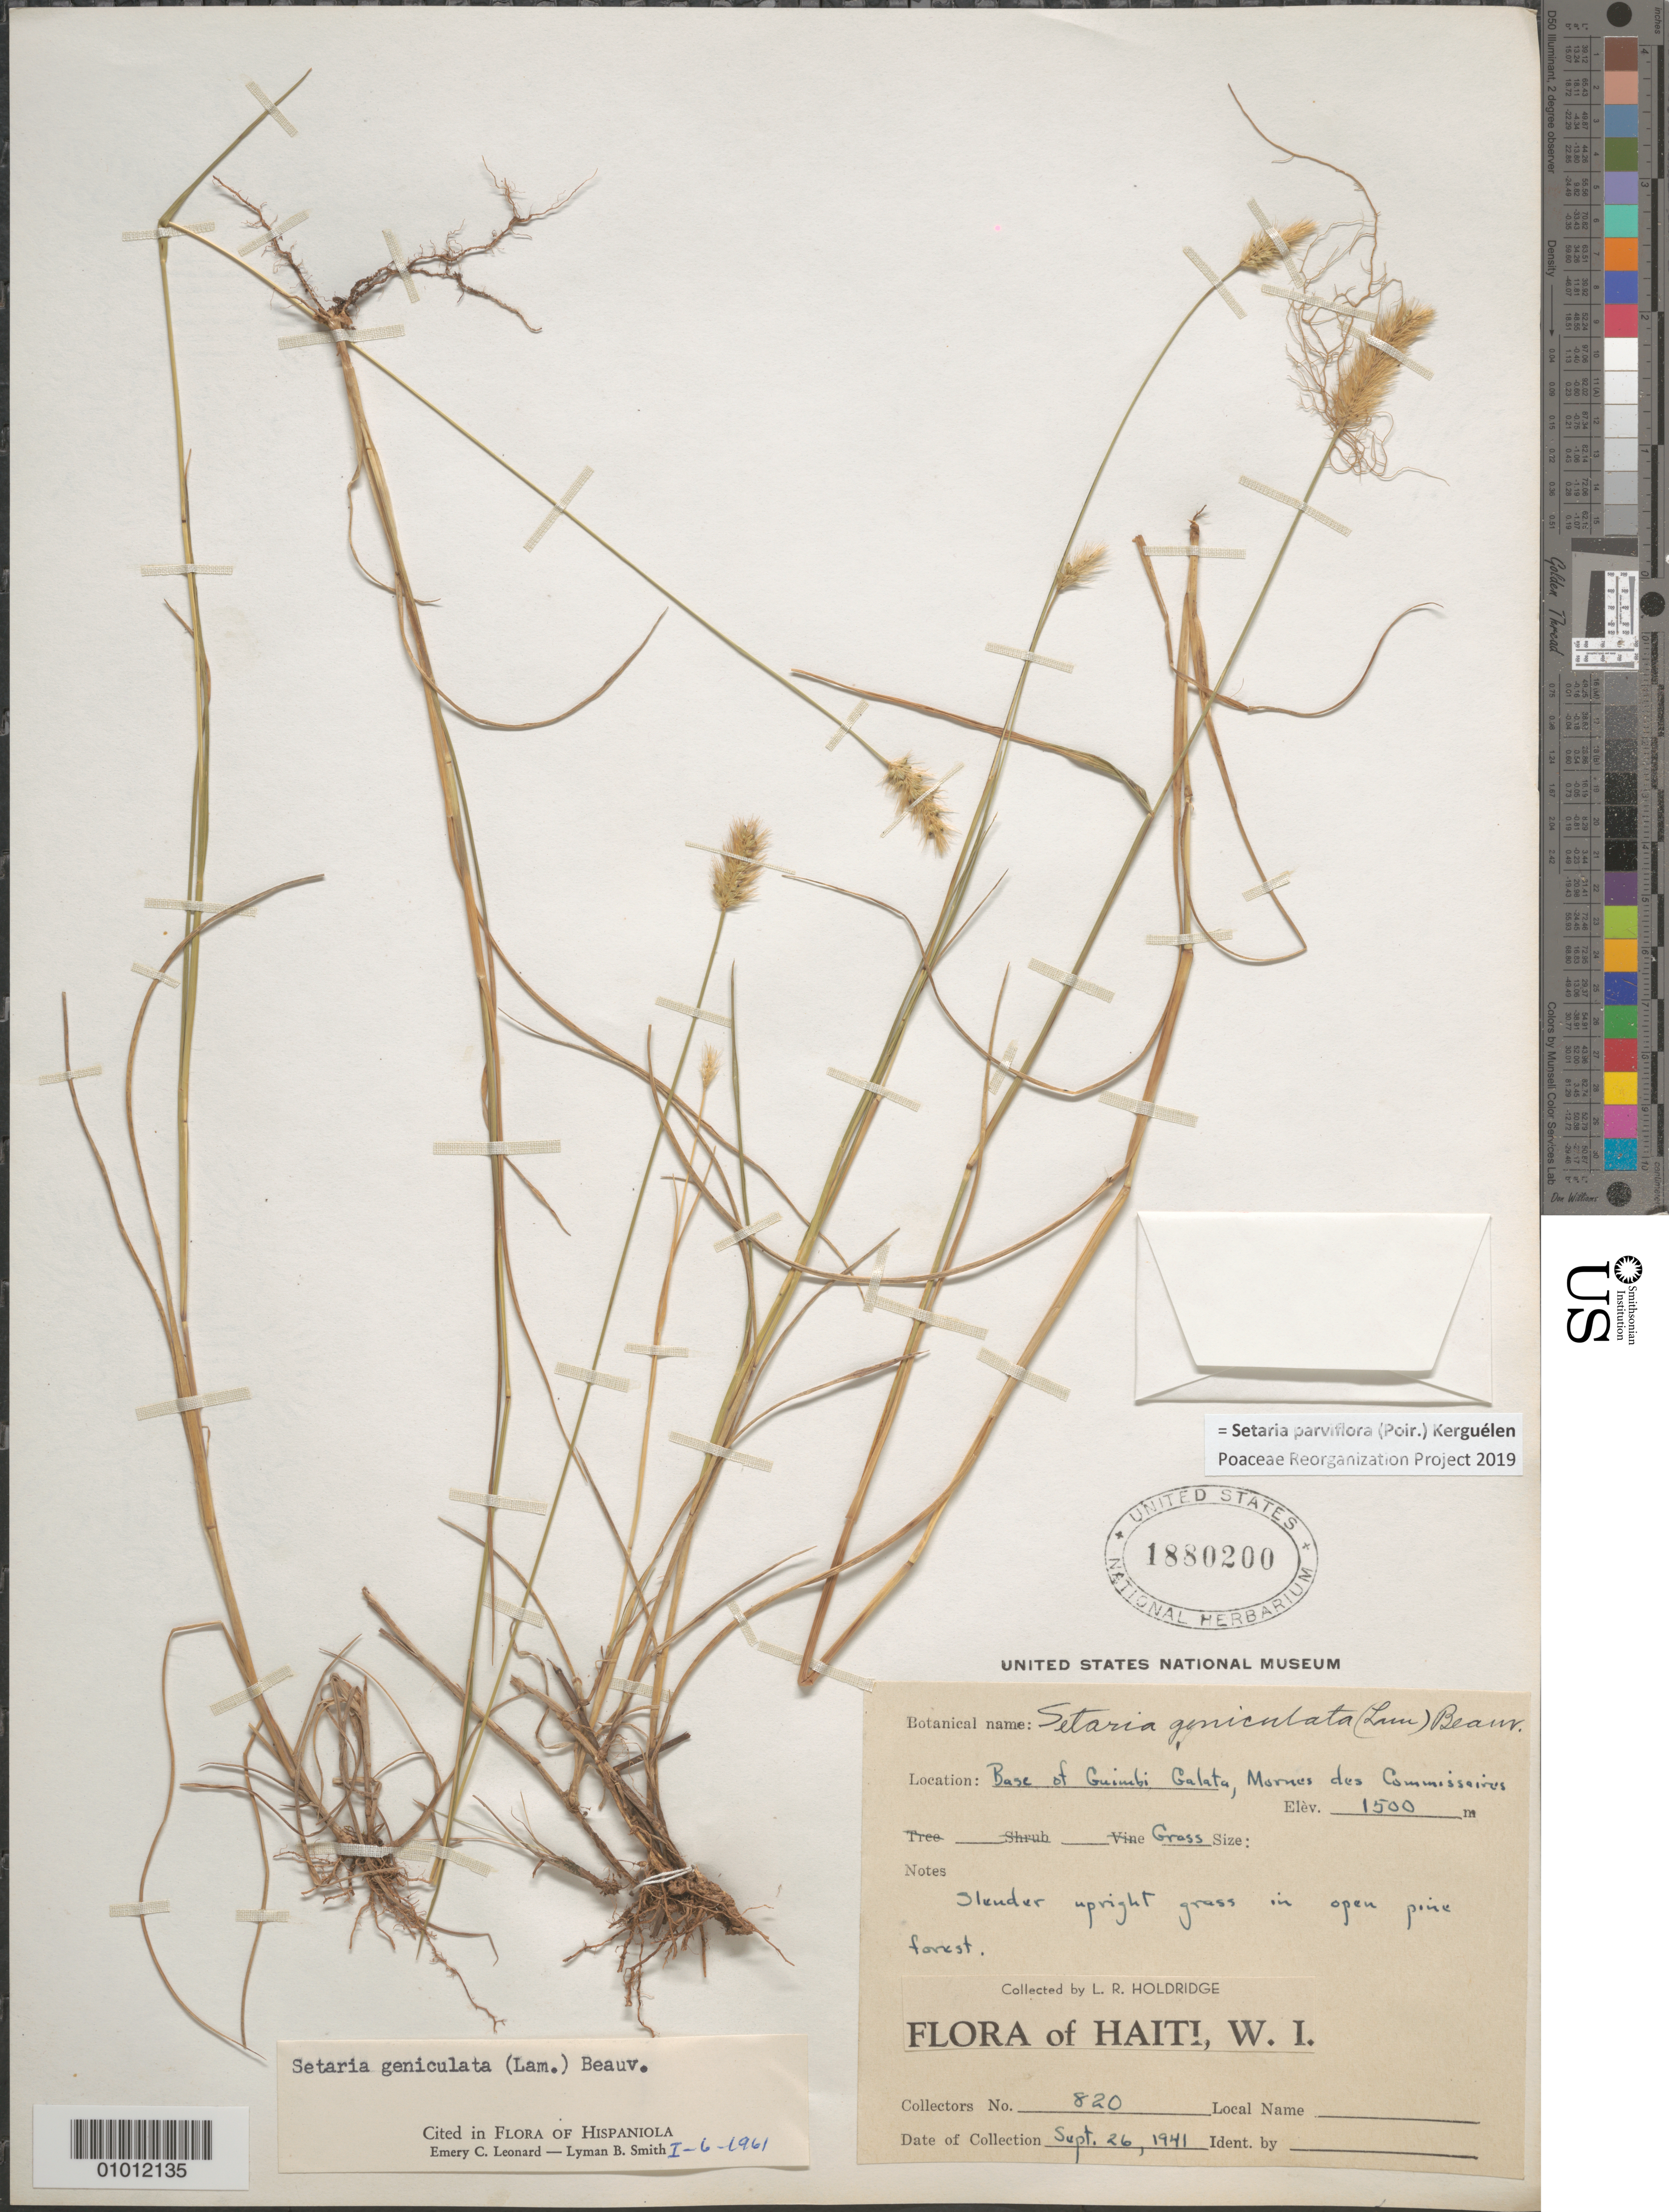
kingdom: Plantae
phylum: Tracheophyta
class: Liliopsida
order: Poales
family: Poaceae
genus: Setaria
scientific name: Setaria parviflora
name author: (Poir.) Kerguélen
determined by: Poaceae Reorganization Project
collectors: L. Holdridge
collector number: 820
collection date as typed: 26 Sep 1941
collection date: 1941-09-26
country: Haiti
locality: Base of Guimbi Galata, Mornes des Commissaires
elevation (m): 1500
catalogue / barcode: US 1880200